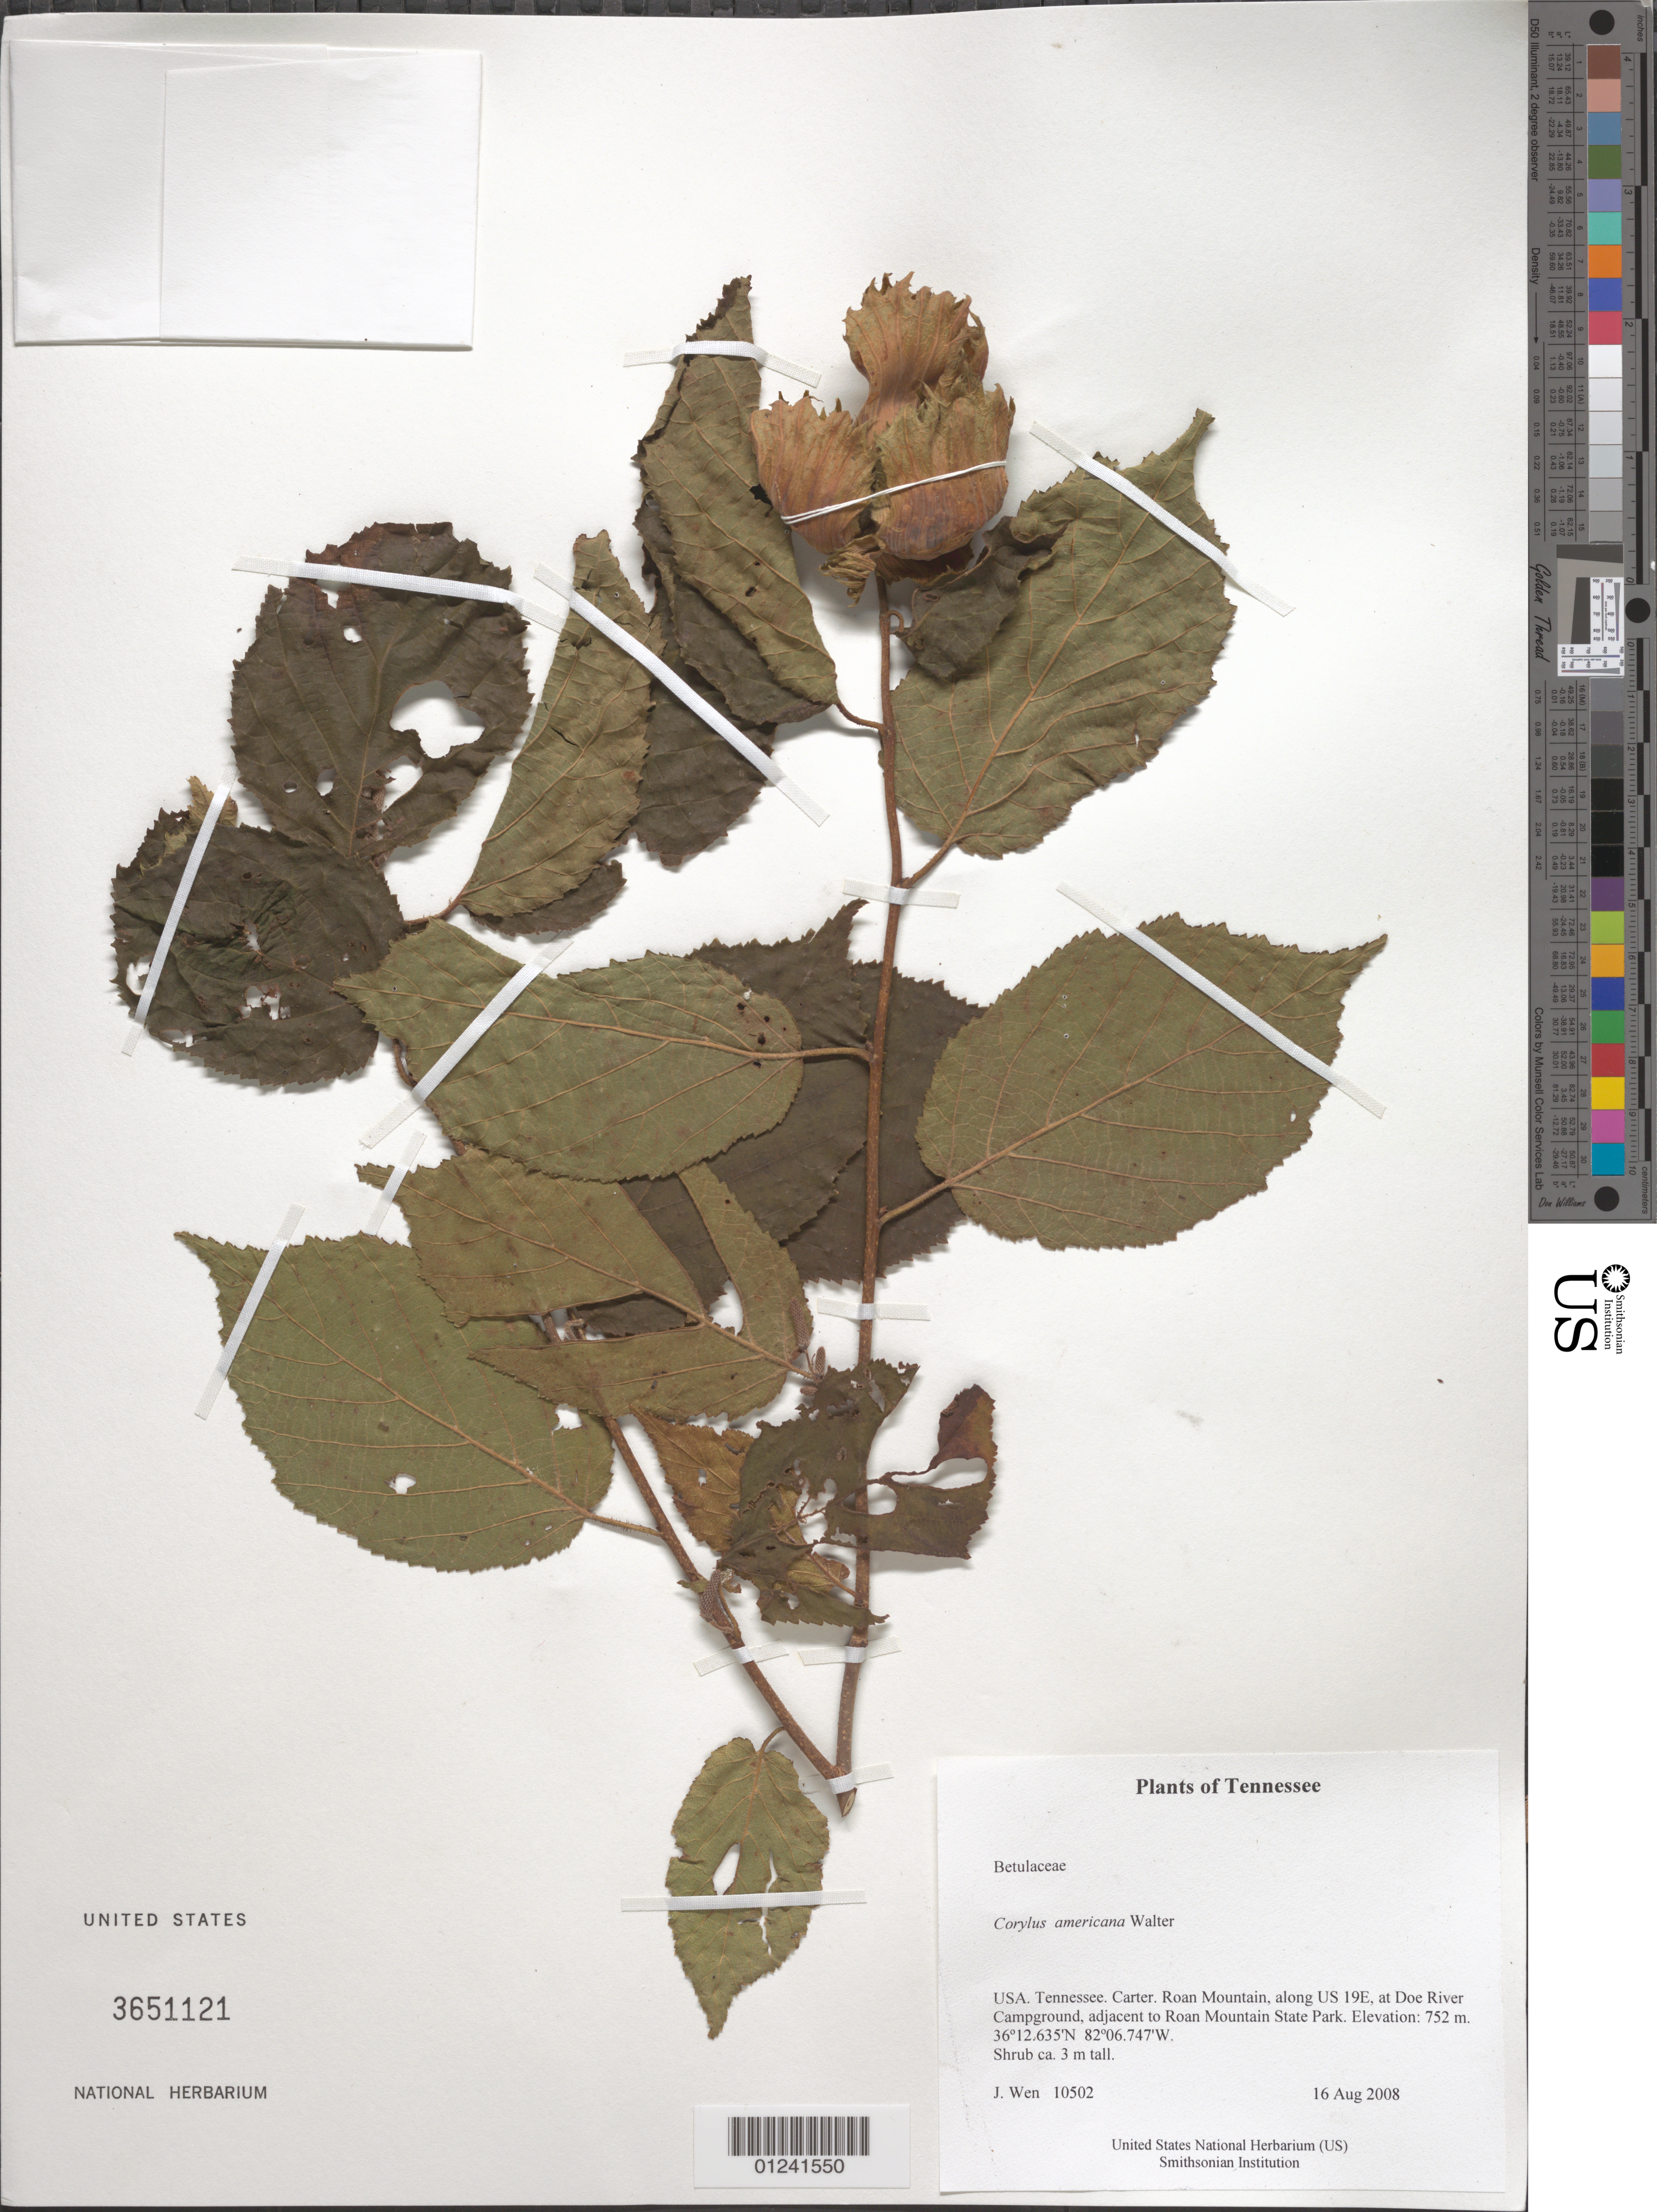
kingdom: Plantae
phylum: Tracheophyta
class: Magnoliopsida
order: Fagales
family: Betulaceae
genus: Corylus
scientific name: Corylus americana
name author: Walter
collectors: J. Wen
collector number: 10502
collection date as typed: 16 Aug 2008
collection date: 2008-08-16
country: United States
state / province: Tennessee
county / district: Carter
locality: Roan Mountain, along US 19E, at Doe River Campground, adjacent to Roan Mountain State Park.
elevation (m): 752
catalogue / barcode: US 3651121